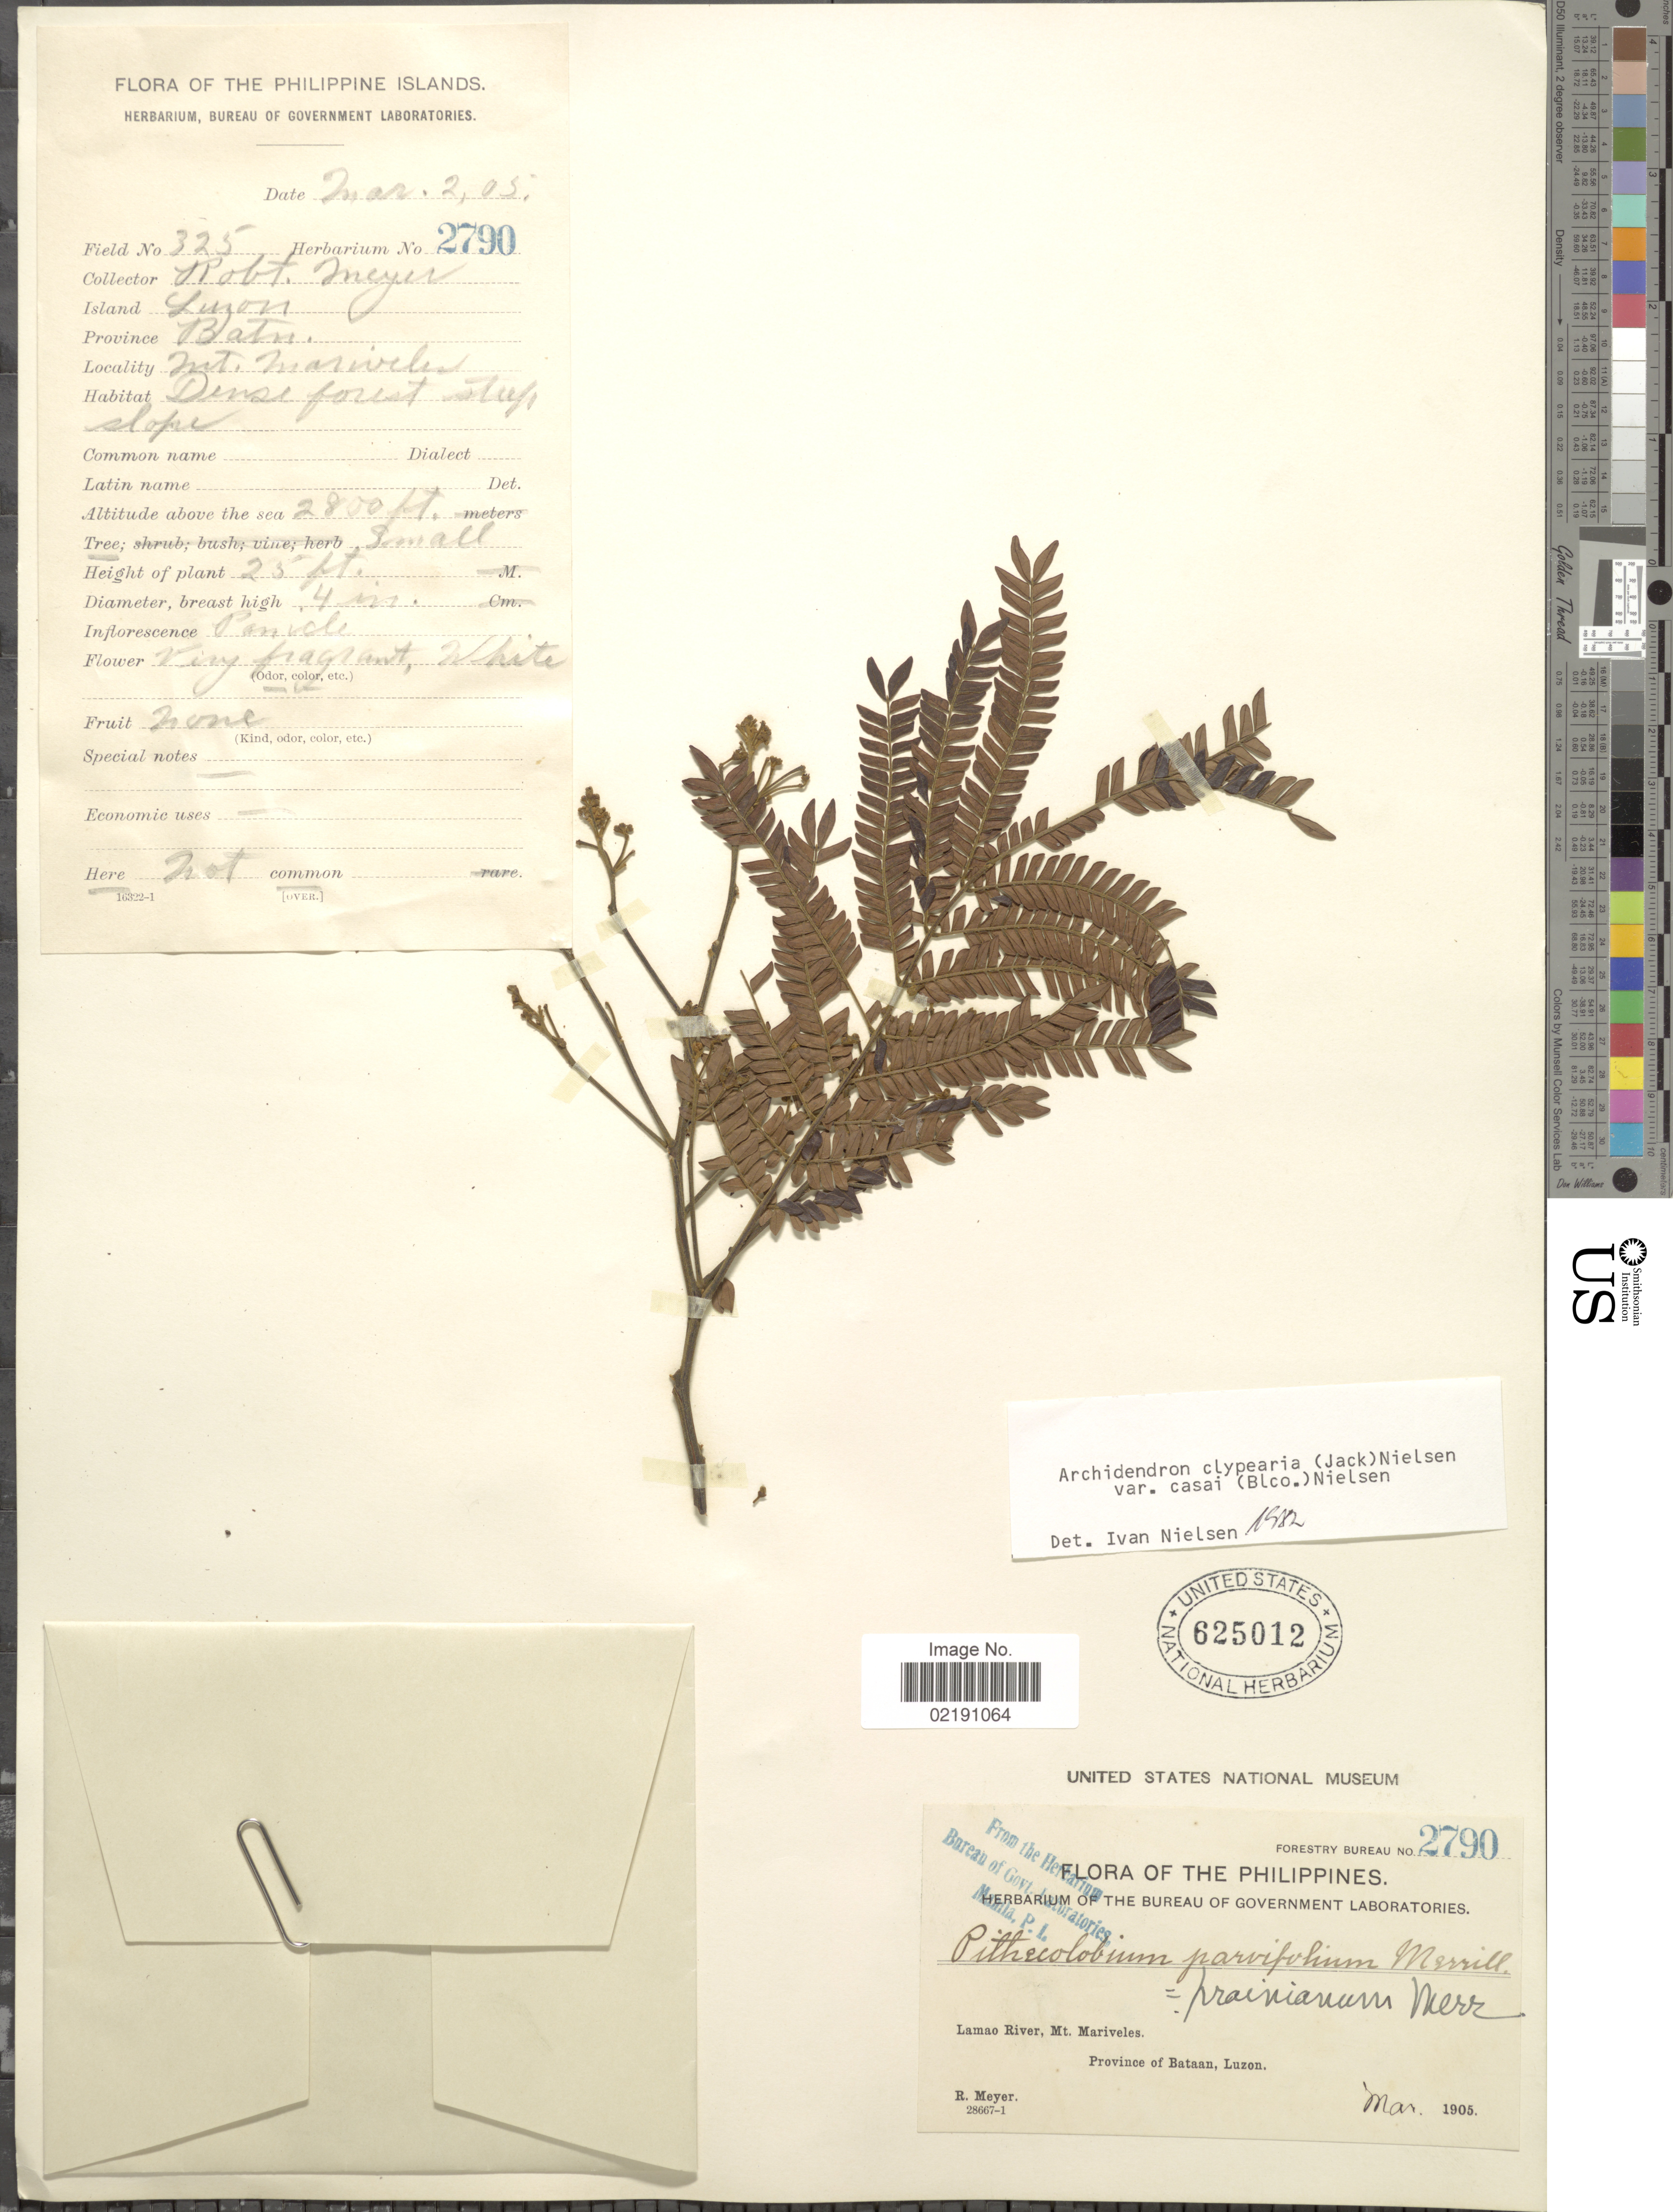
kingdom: Plantae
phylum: Tracheophyta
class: Magnoliopsida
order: Fabales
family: Fabaceae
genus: Archidendron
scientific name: Archidendron clypearia var. casai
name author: (Blanco) I.C. Nielsen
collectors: R. Meyer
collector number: Forestry Bureau 2790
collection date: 1905-03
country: Philippines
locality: Lamao River, Mt. Mariveles. Province of Bataan, Luzon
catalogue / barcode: US 625012